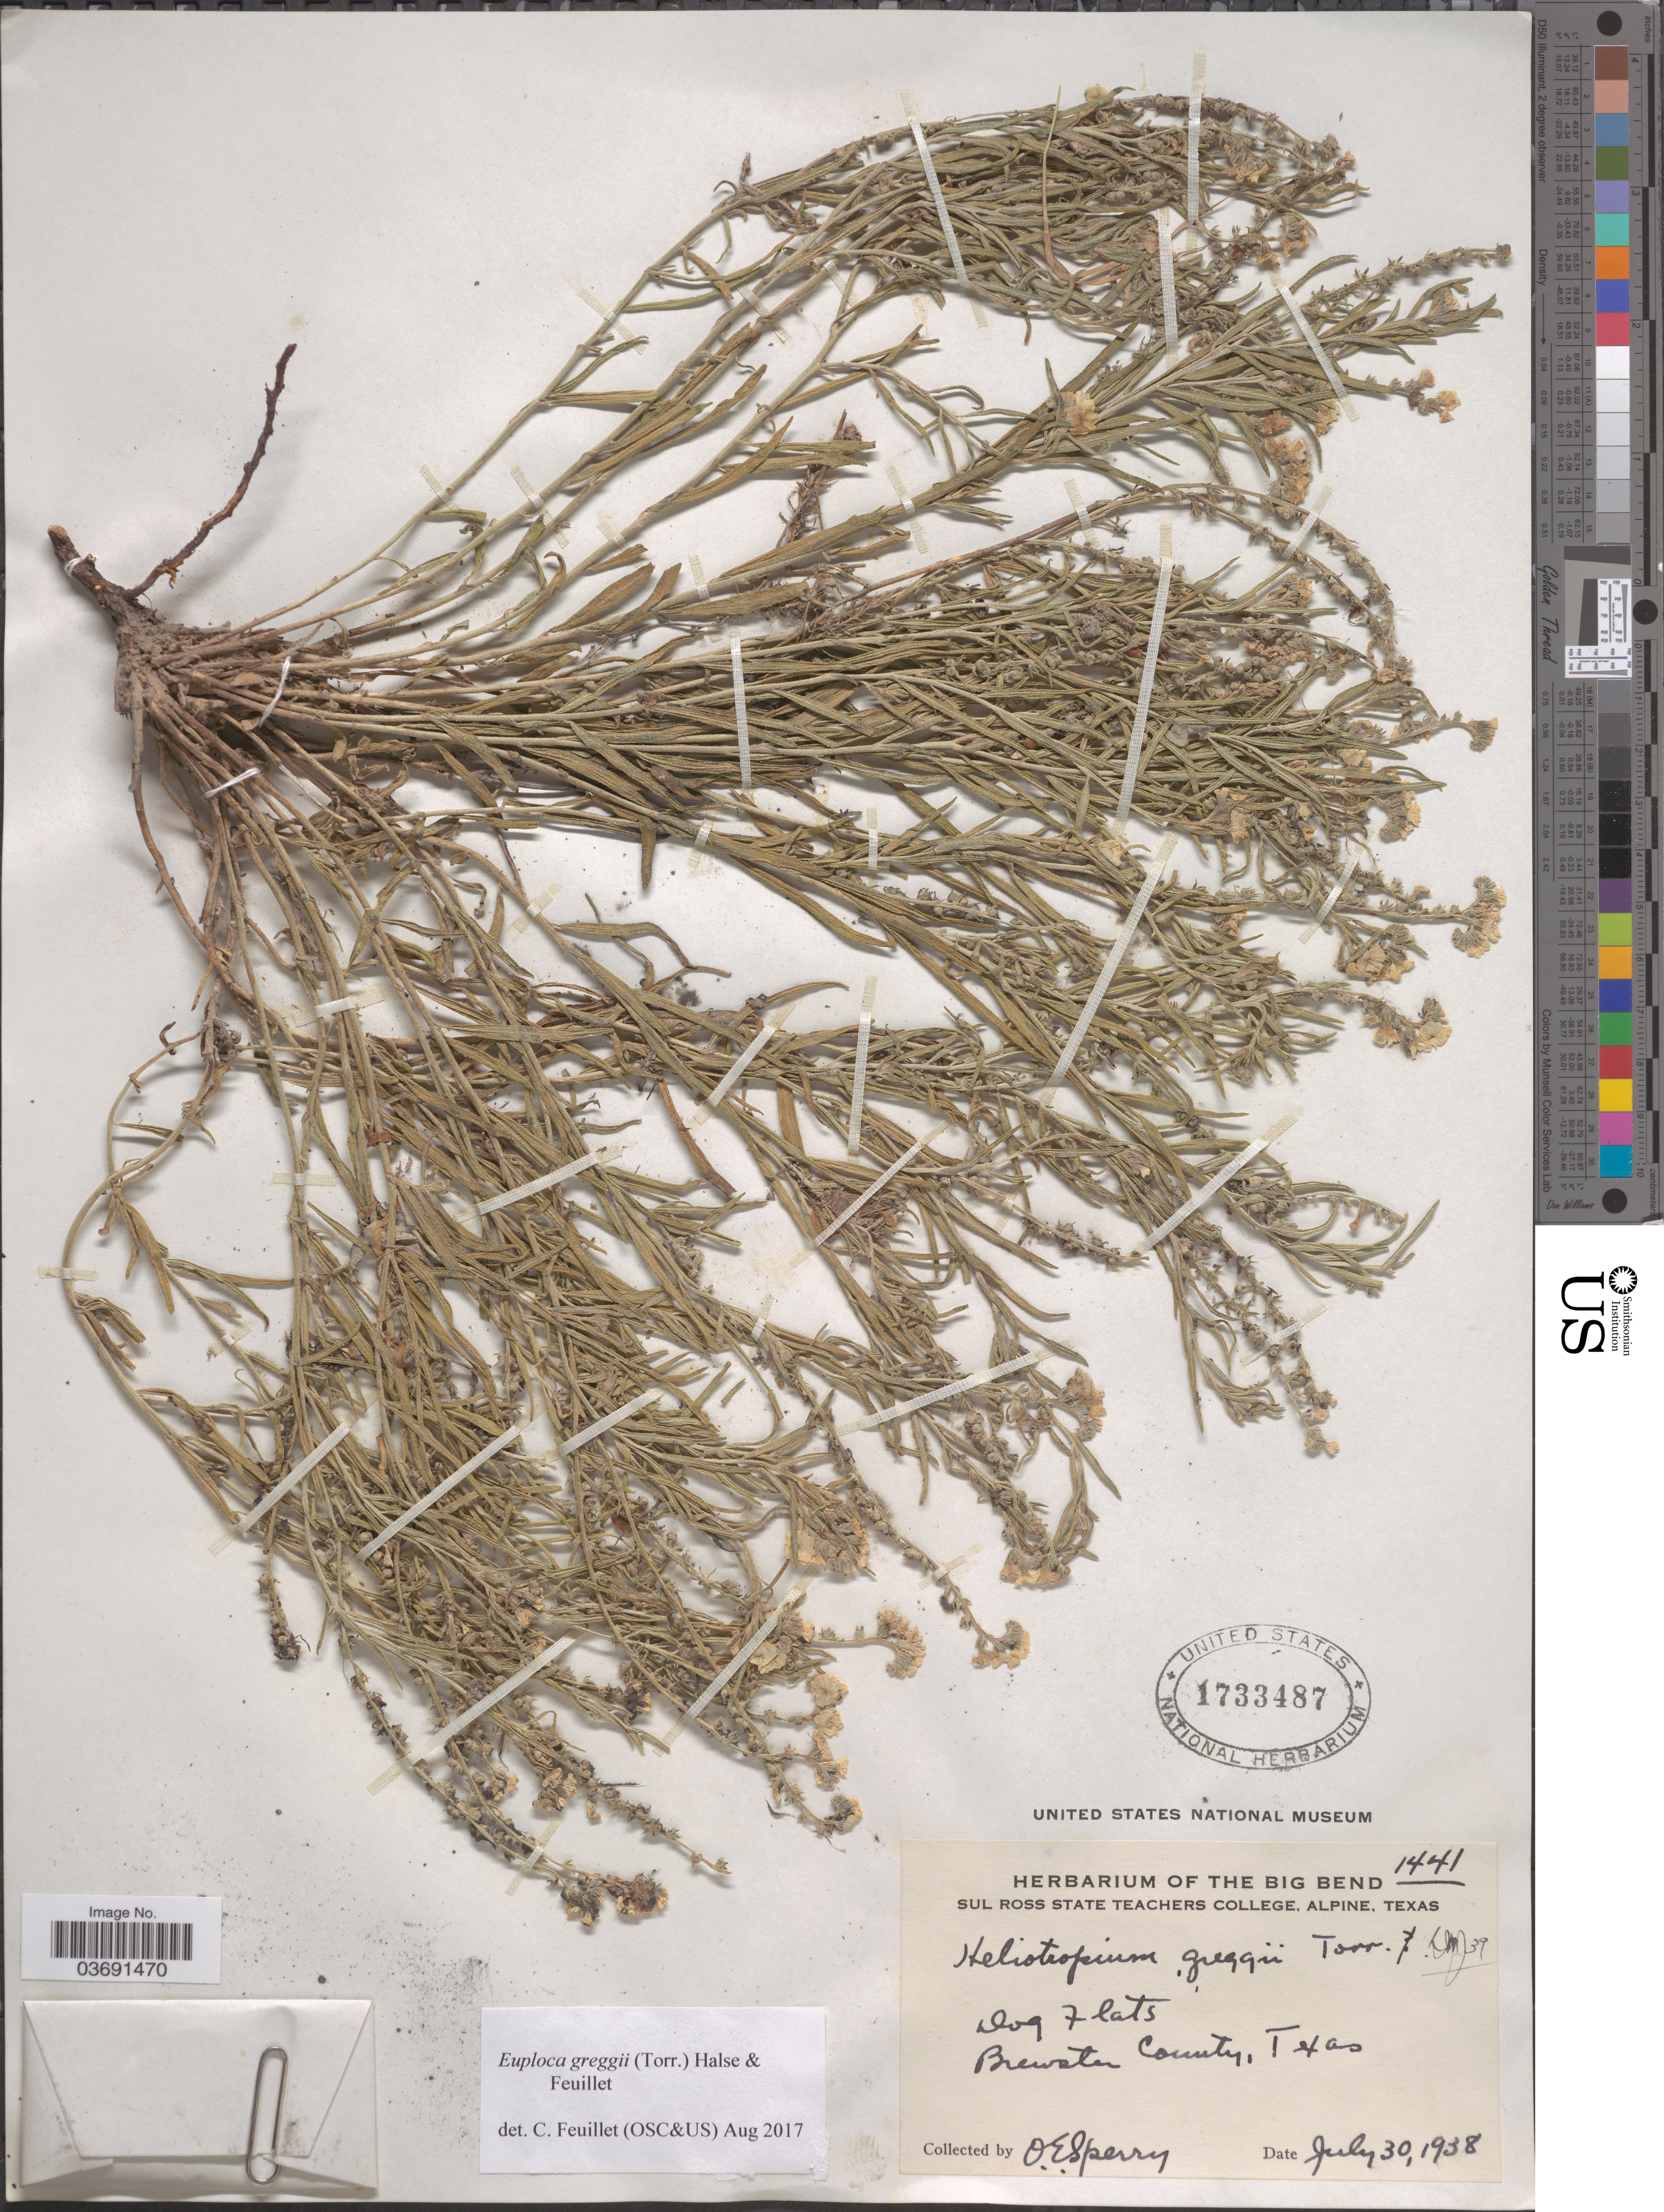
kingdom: Plantae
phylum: Tracheophyta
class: Magnoliopsida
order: Boraginales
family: Heliotropiaceae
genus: Euploca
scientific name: Euploca greggii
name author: (Torr.) Feuillet & Halse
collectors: O. E. Sperry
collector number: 1441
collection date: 1938-07-30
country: United States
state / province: Texas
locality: Dog flats. Brewster County.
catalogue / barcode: US 1733487